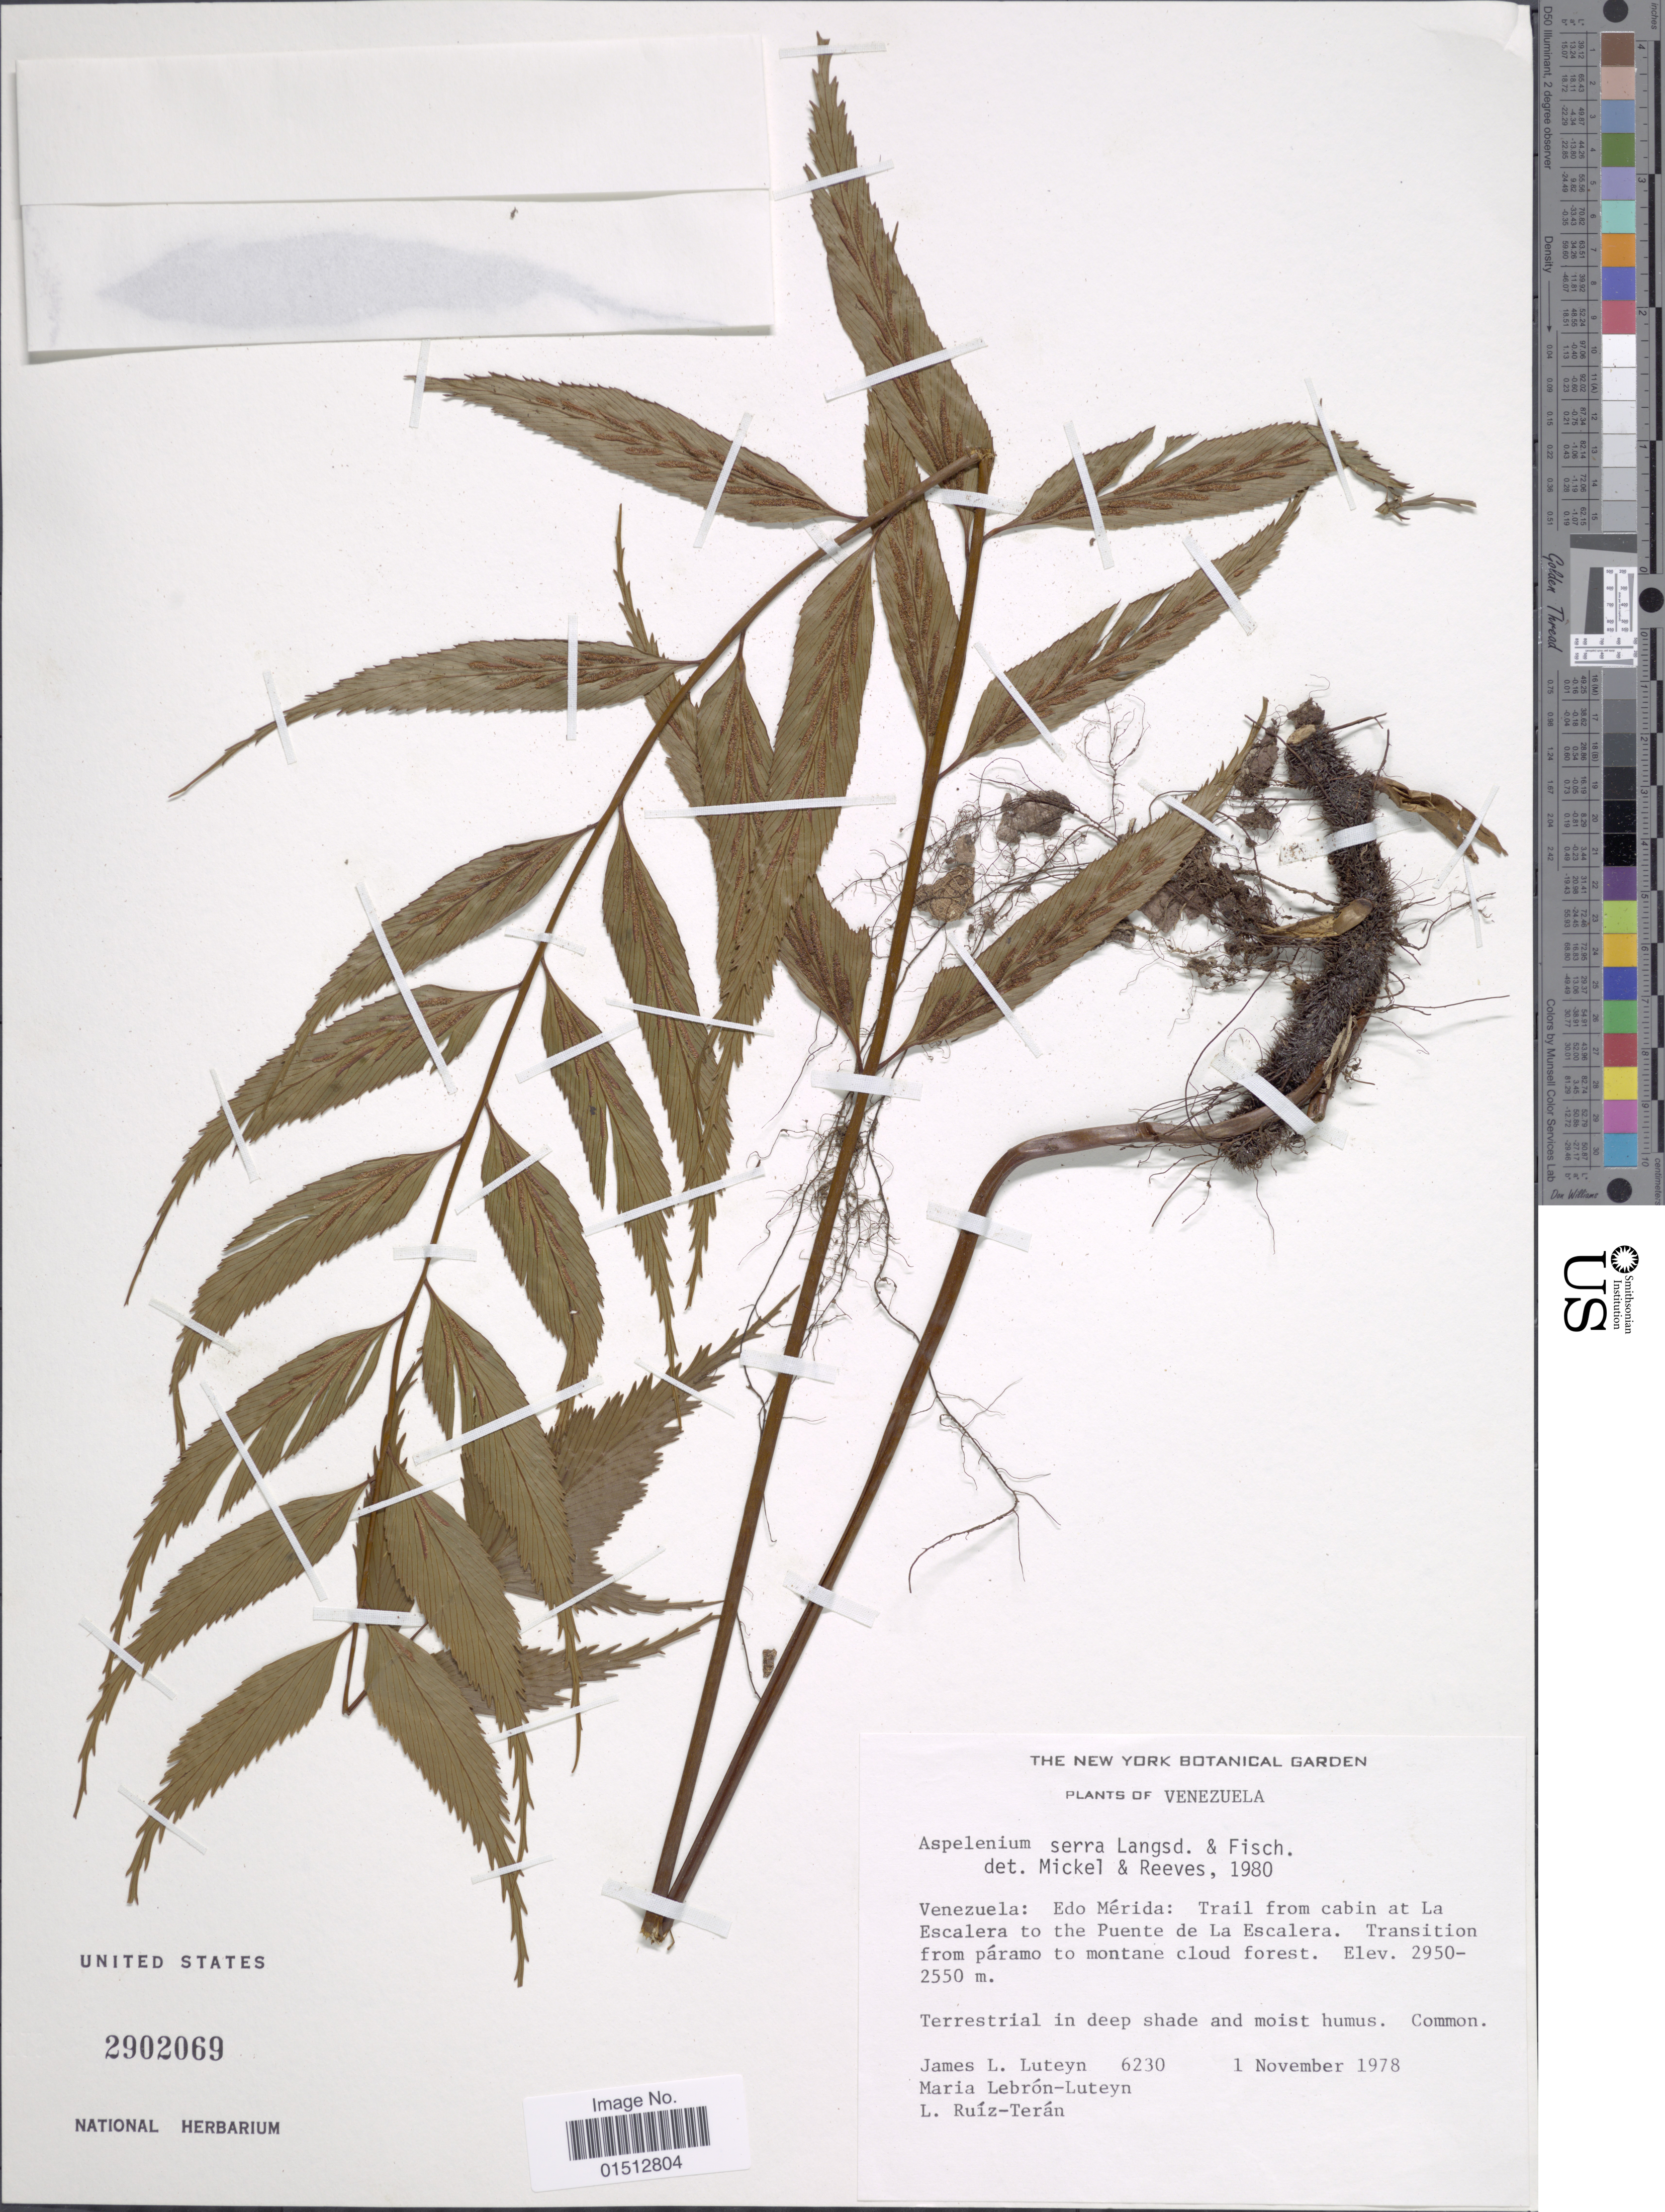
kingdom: Plantae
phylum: Tracheophyta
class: Polypodiopsida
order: Polypodiales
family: Aspleniaceae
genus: Asplenium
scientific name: Asplenium serra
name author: Langsd. & Fisch.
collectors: J. L. Luteyn, M. L. Lebrón-Luteyn & L. E. Ruíz-Terán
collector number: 6230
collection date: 1978-11-01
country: Venezuela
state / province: Mérida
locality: Venezuela: Edo Merida: Trail from cabin at La Escalera to the Puente de La Escalera, Trasition from paramo to montane cloud forest.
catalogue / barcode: US 2902069